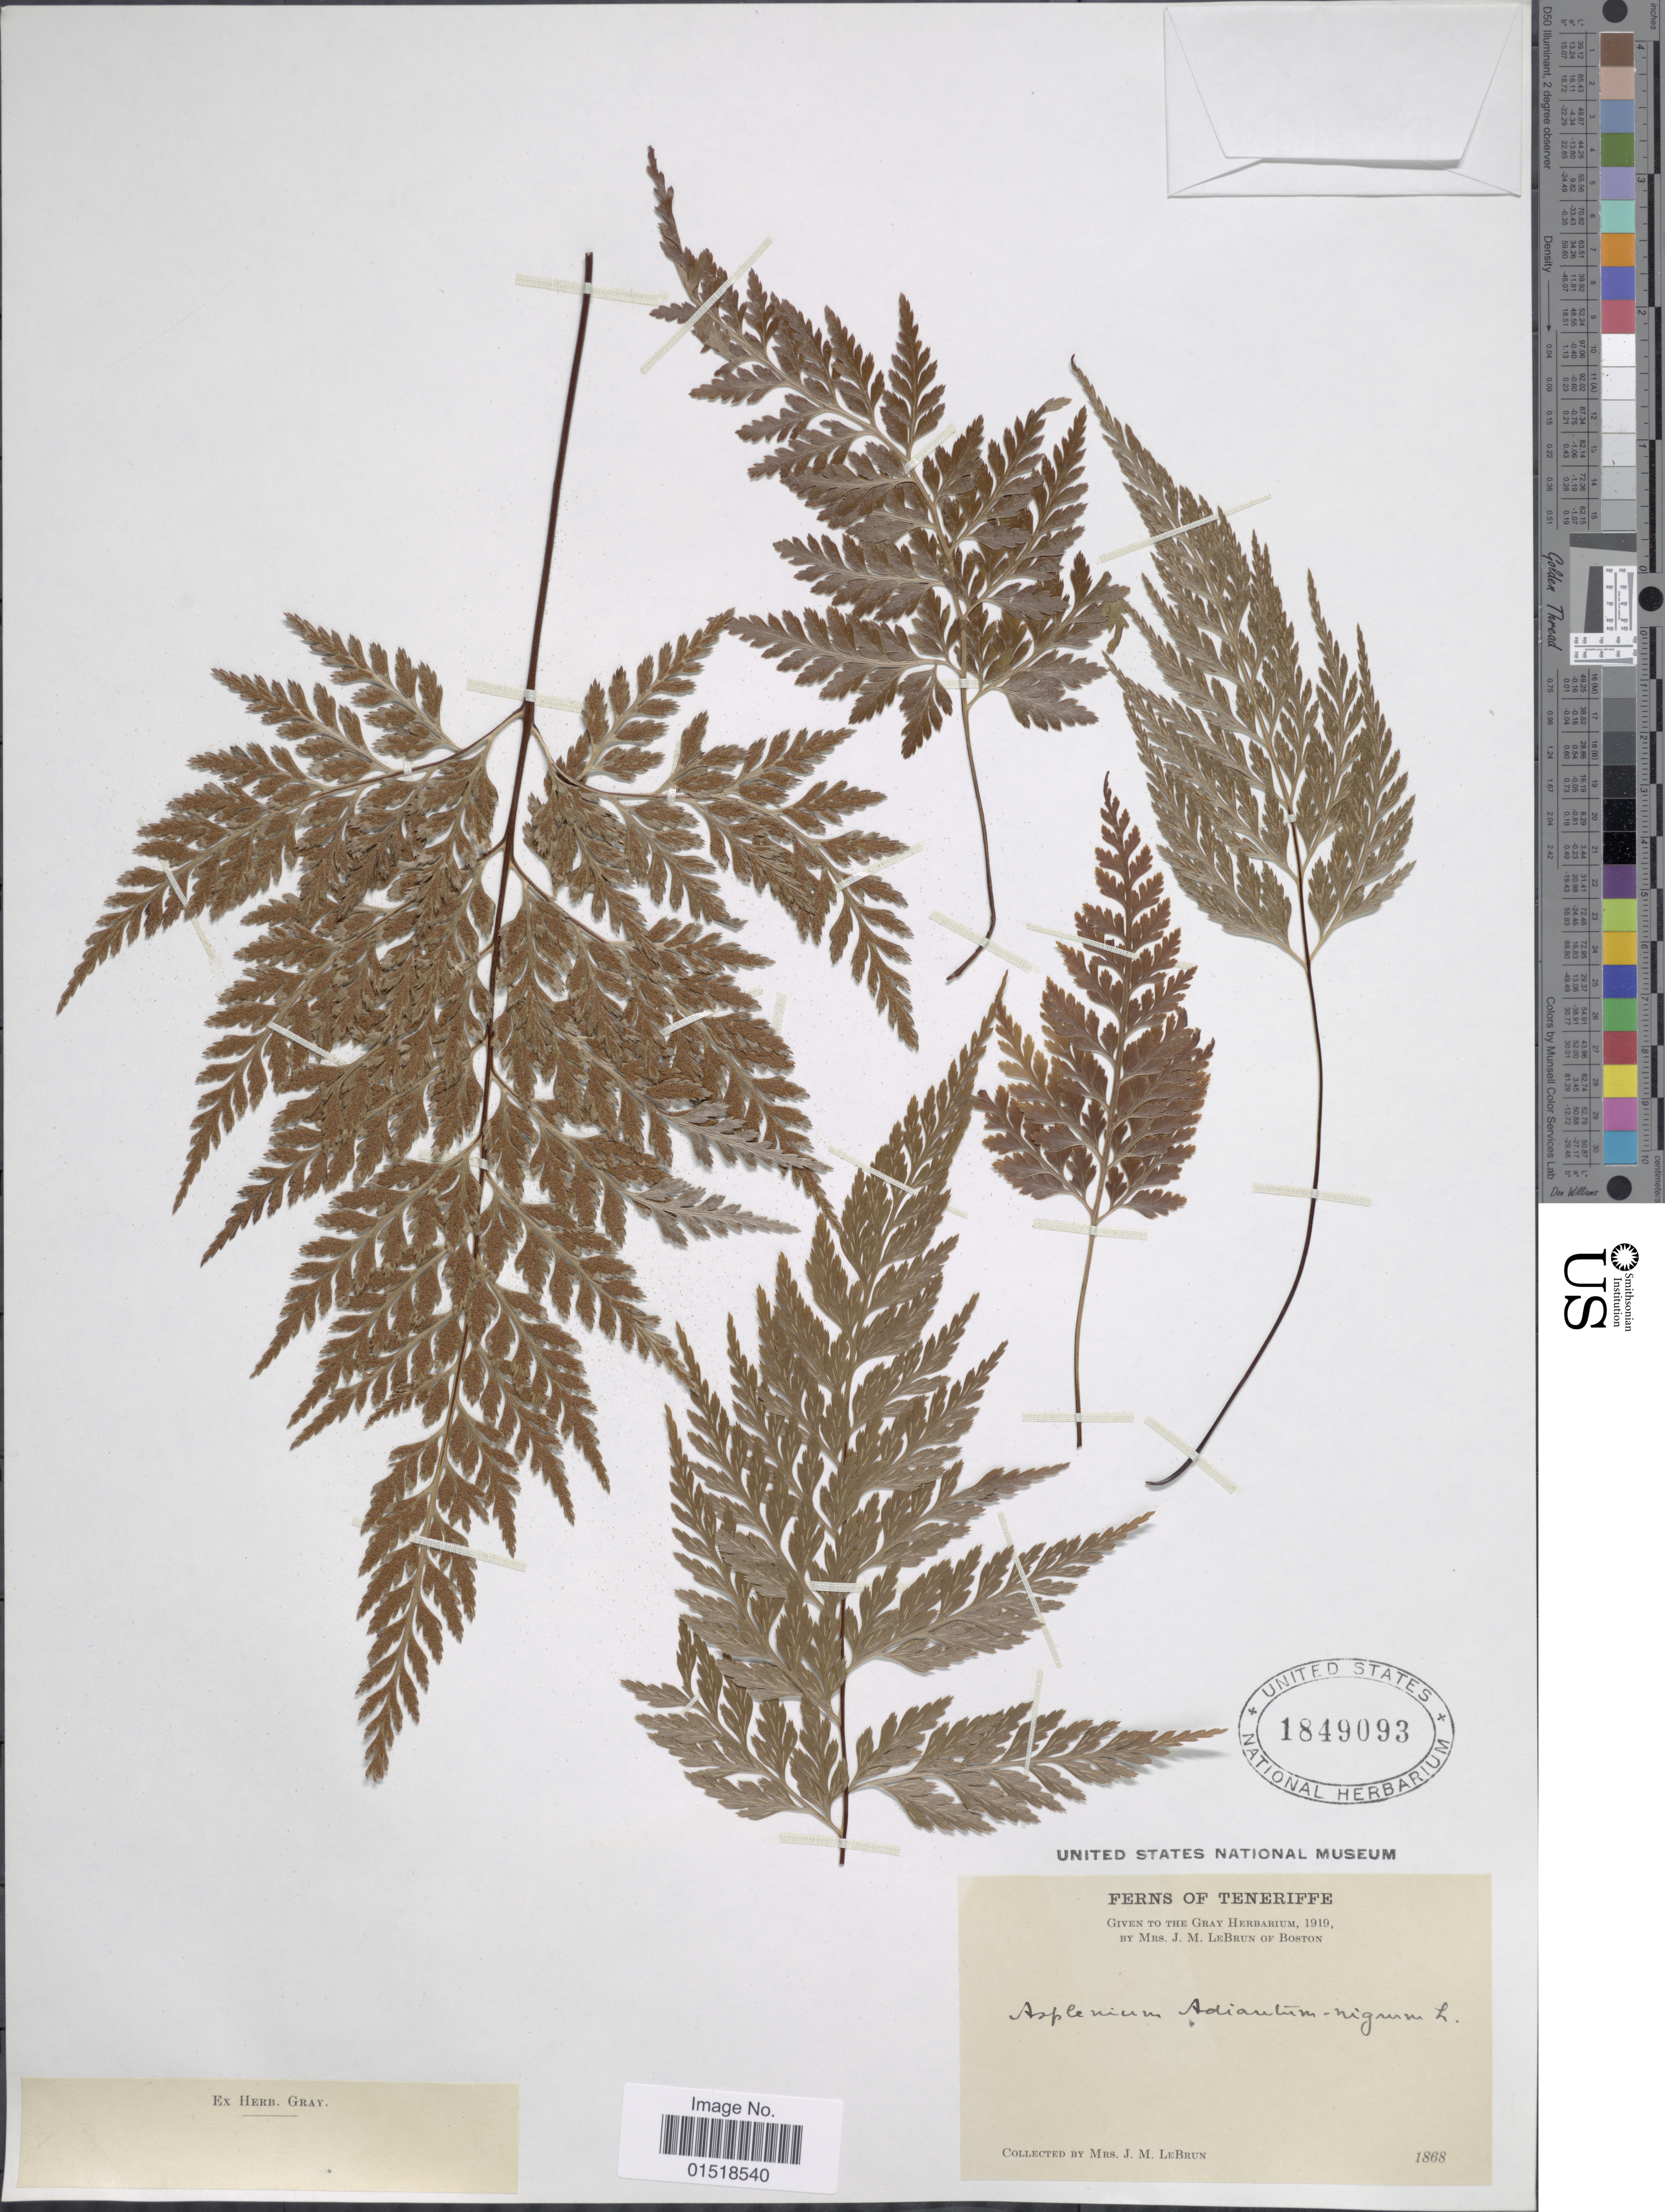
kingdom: Plantae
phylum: Tracheophyta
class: Polypodiopsida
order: Polypodiales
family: Aspleniaceae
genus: Asplenium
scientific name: Asplenium adiantum-nigrum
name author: L.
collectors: Mrs. J. M. Lebrun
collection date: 1868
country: Spain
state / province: Canarias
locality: Teneriffe.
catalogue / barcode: US 1849093